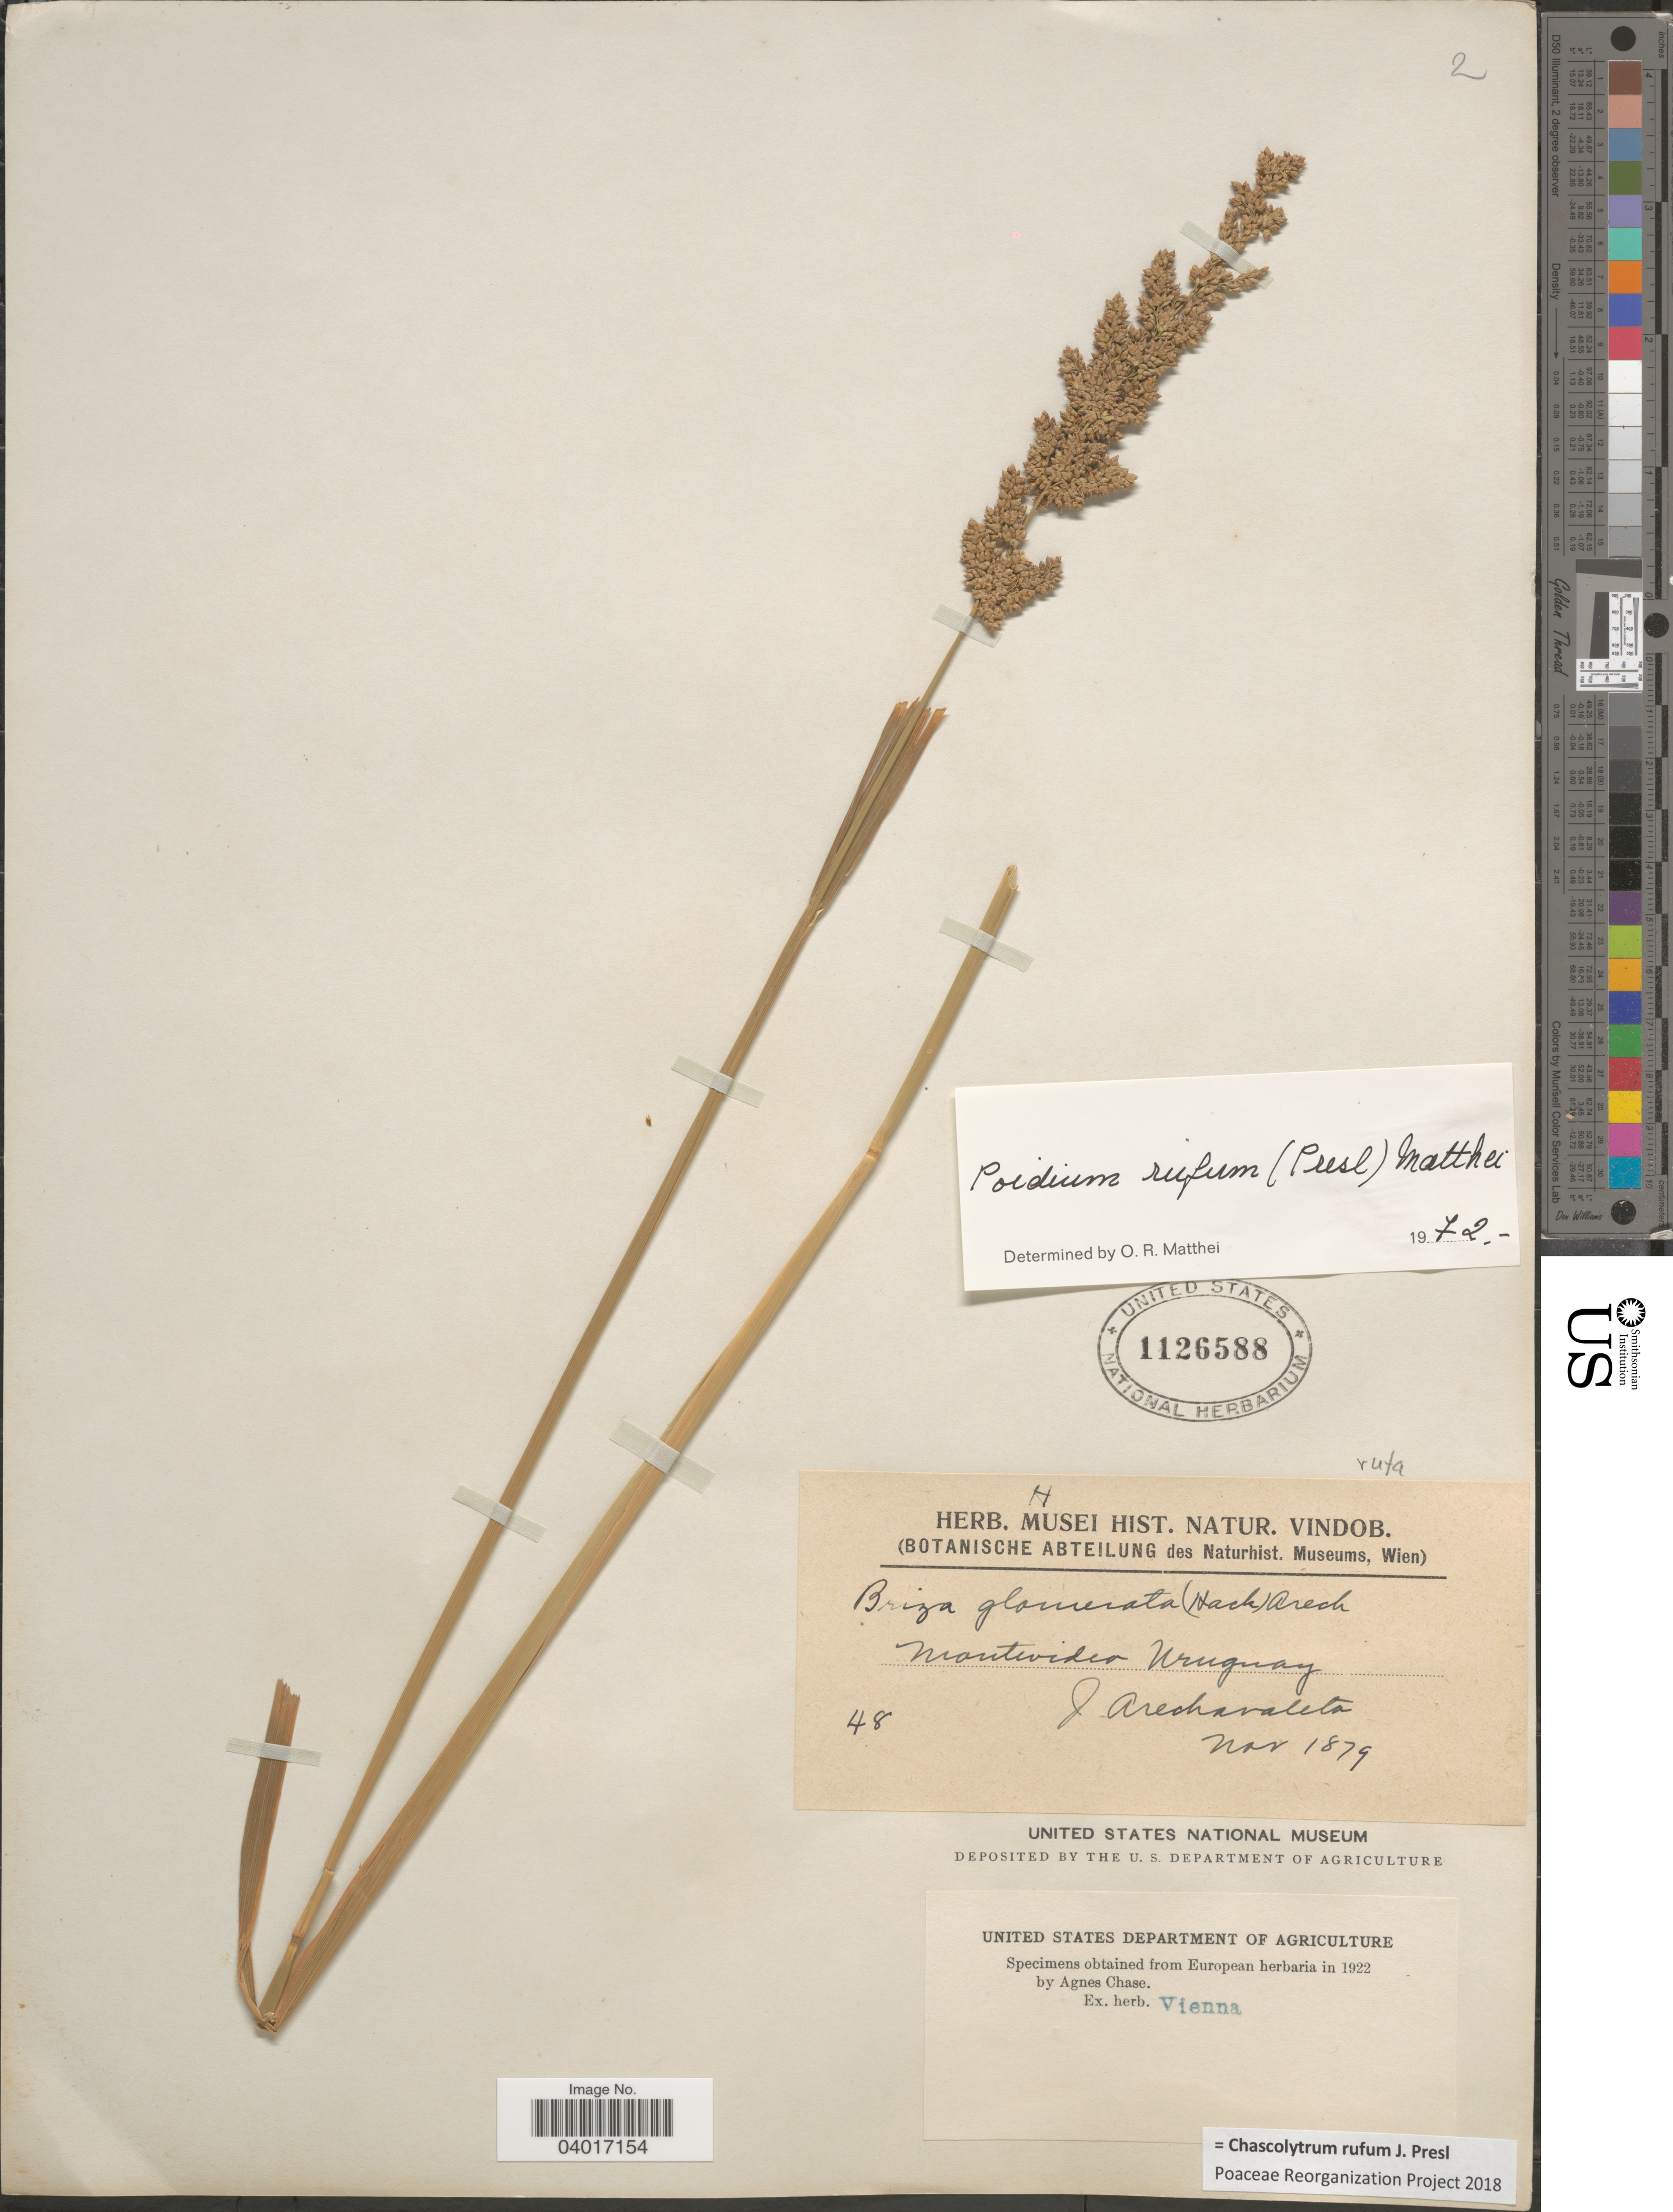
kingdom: Plantae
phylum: Tracheophyta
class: Liliopsida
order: Poales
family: Poaceae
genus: Chascolytrum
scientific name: Chascolytrum rufum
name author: C. Presl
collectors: J. Arechavaleta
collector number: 48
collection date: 1879-11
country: Uruguay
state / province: Montevideo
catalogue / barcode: US 1126588